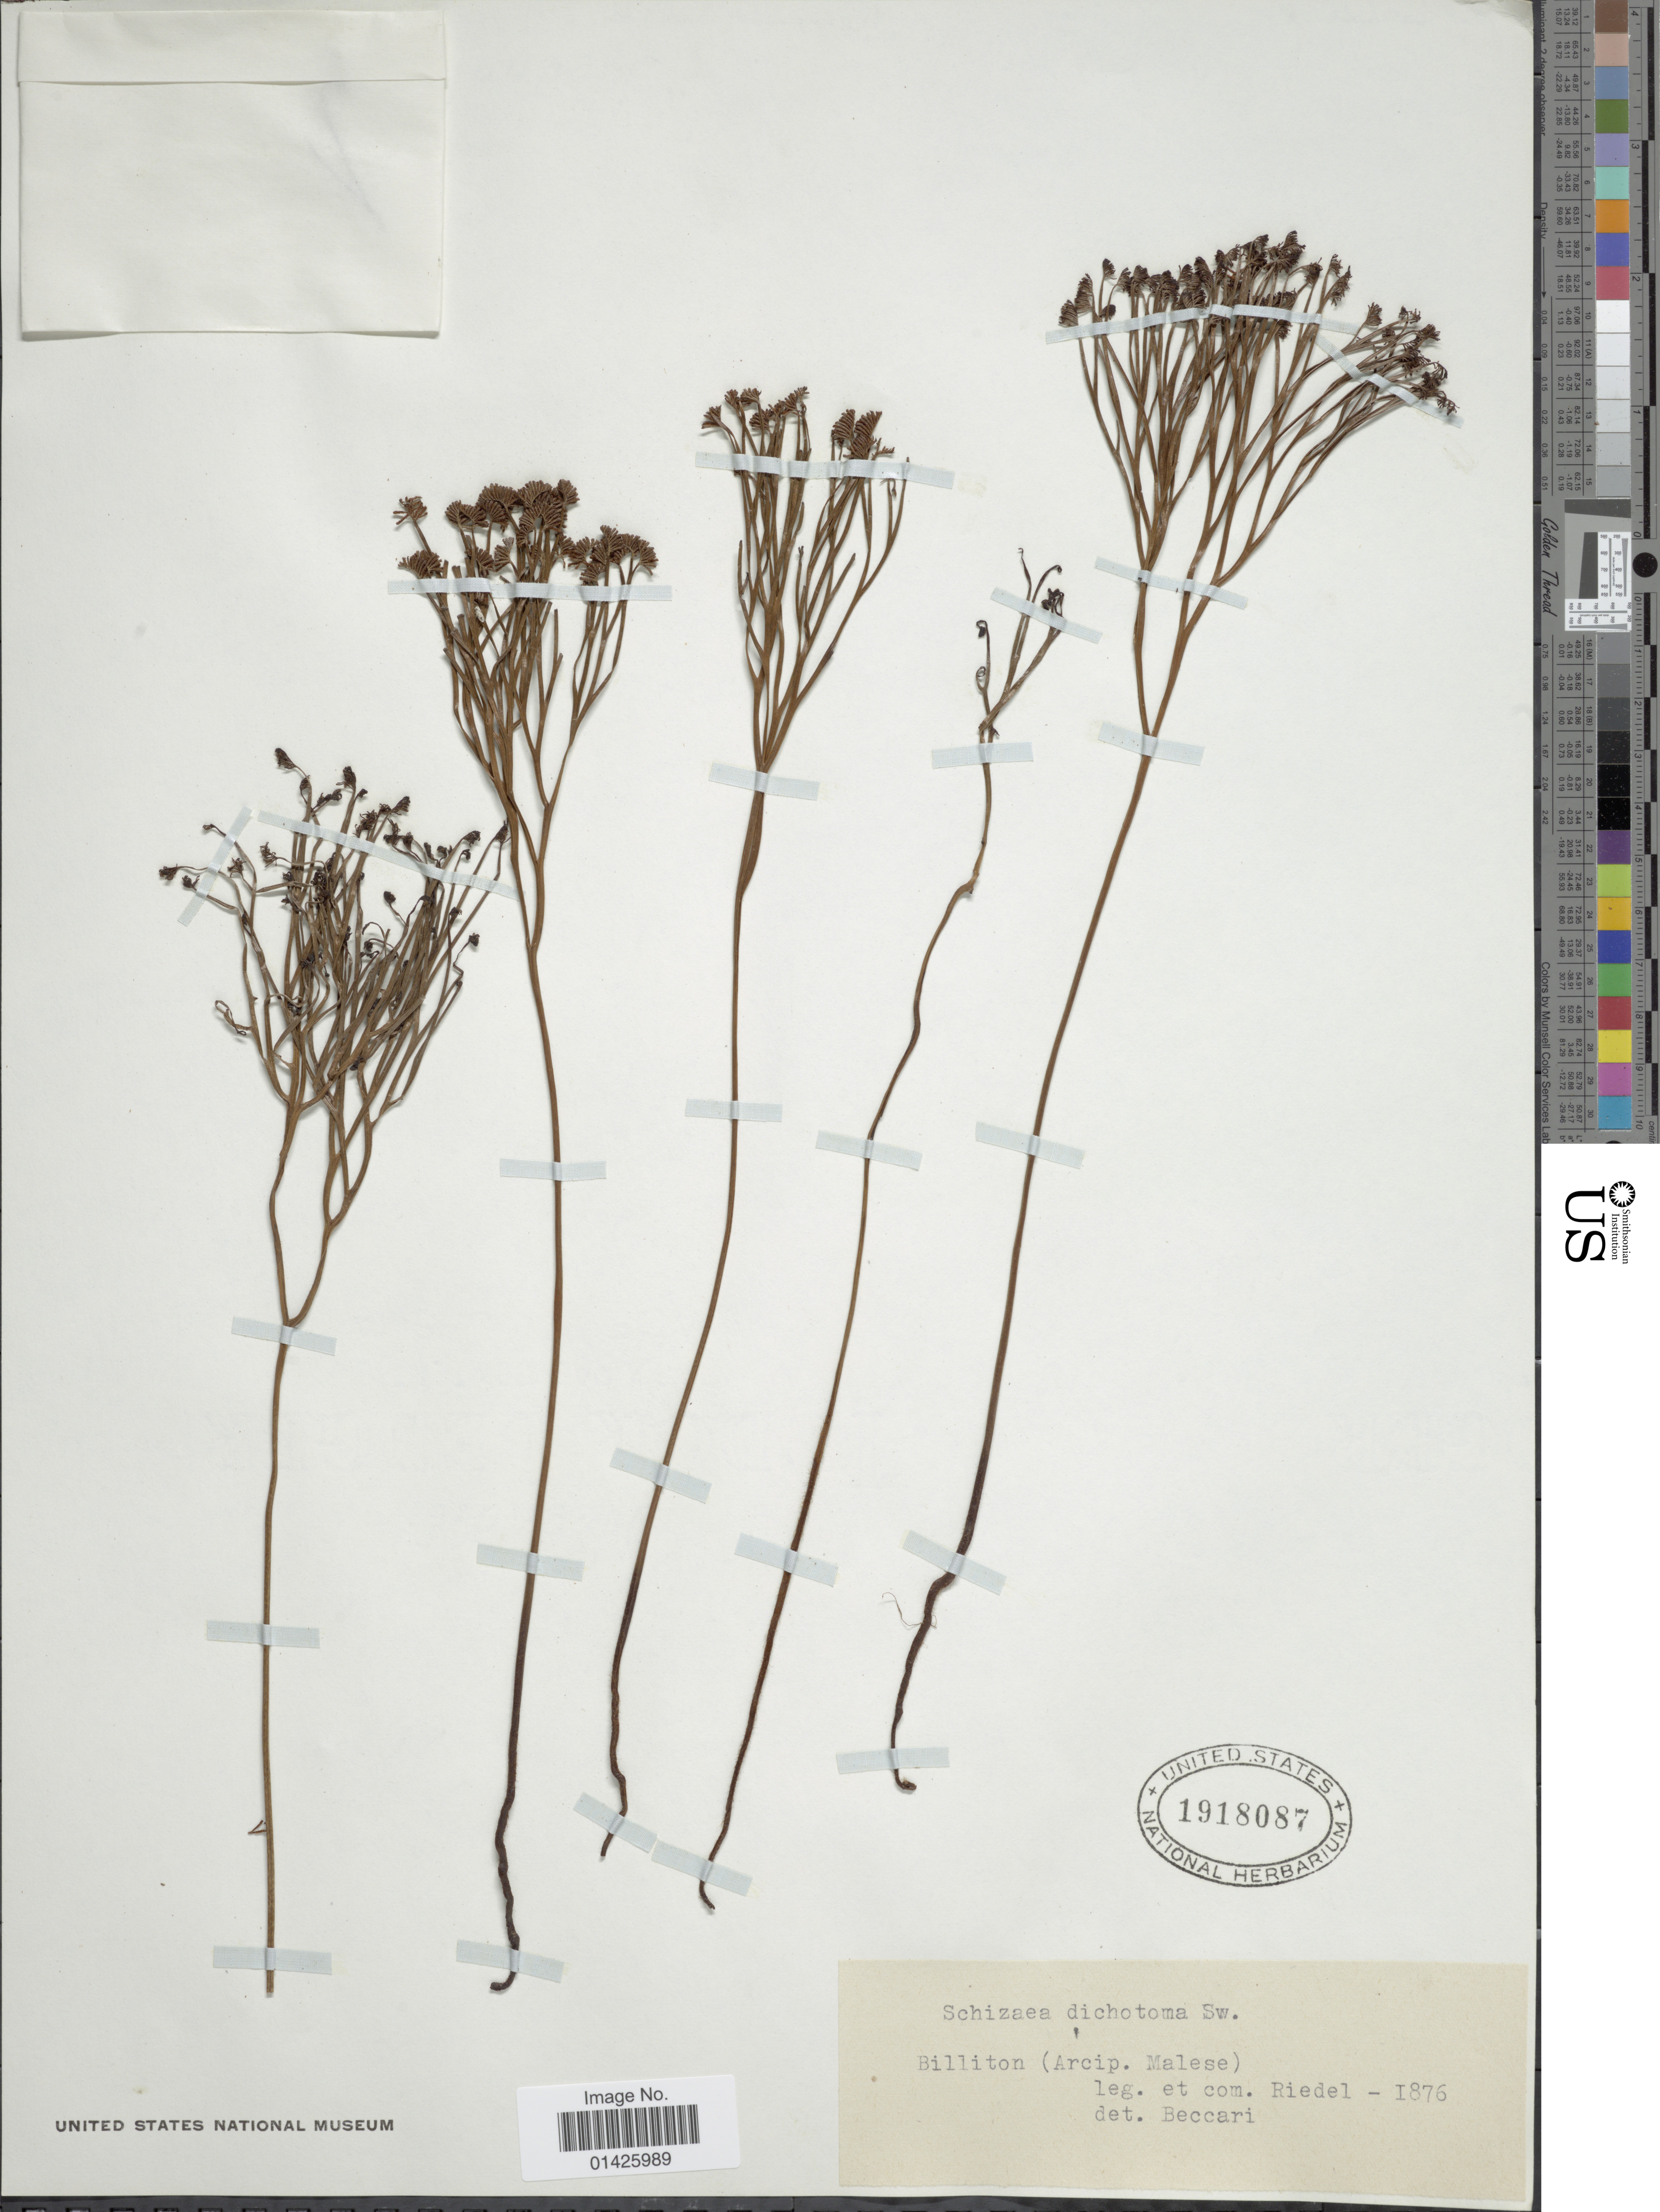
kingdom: Plantae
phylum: Tracheophyta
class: Polypodiopsida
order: Schizaeales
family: Schizaeaceae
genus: Schizaea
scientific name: Schizaea dichotoma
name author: (L.) J. Sm.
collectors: Riedel, --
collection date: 1876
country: Indonesia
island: Belitung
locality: Billiton (Arcip. Malese) [now Belitung]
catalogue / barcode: US 1918087